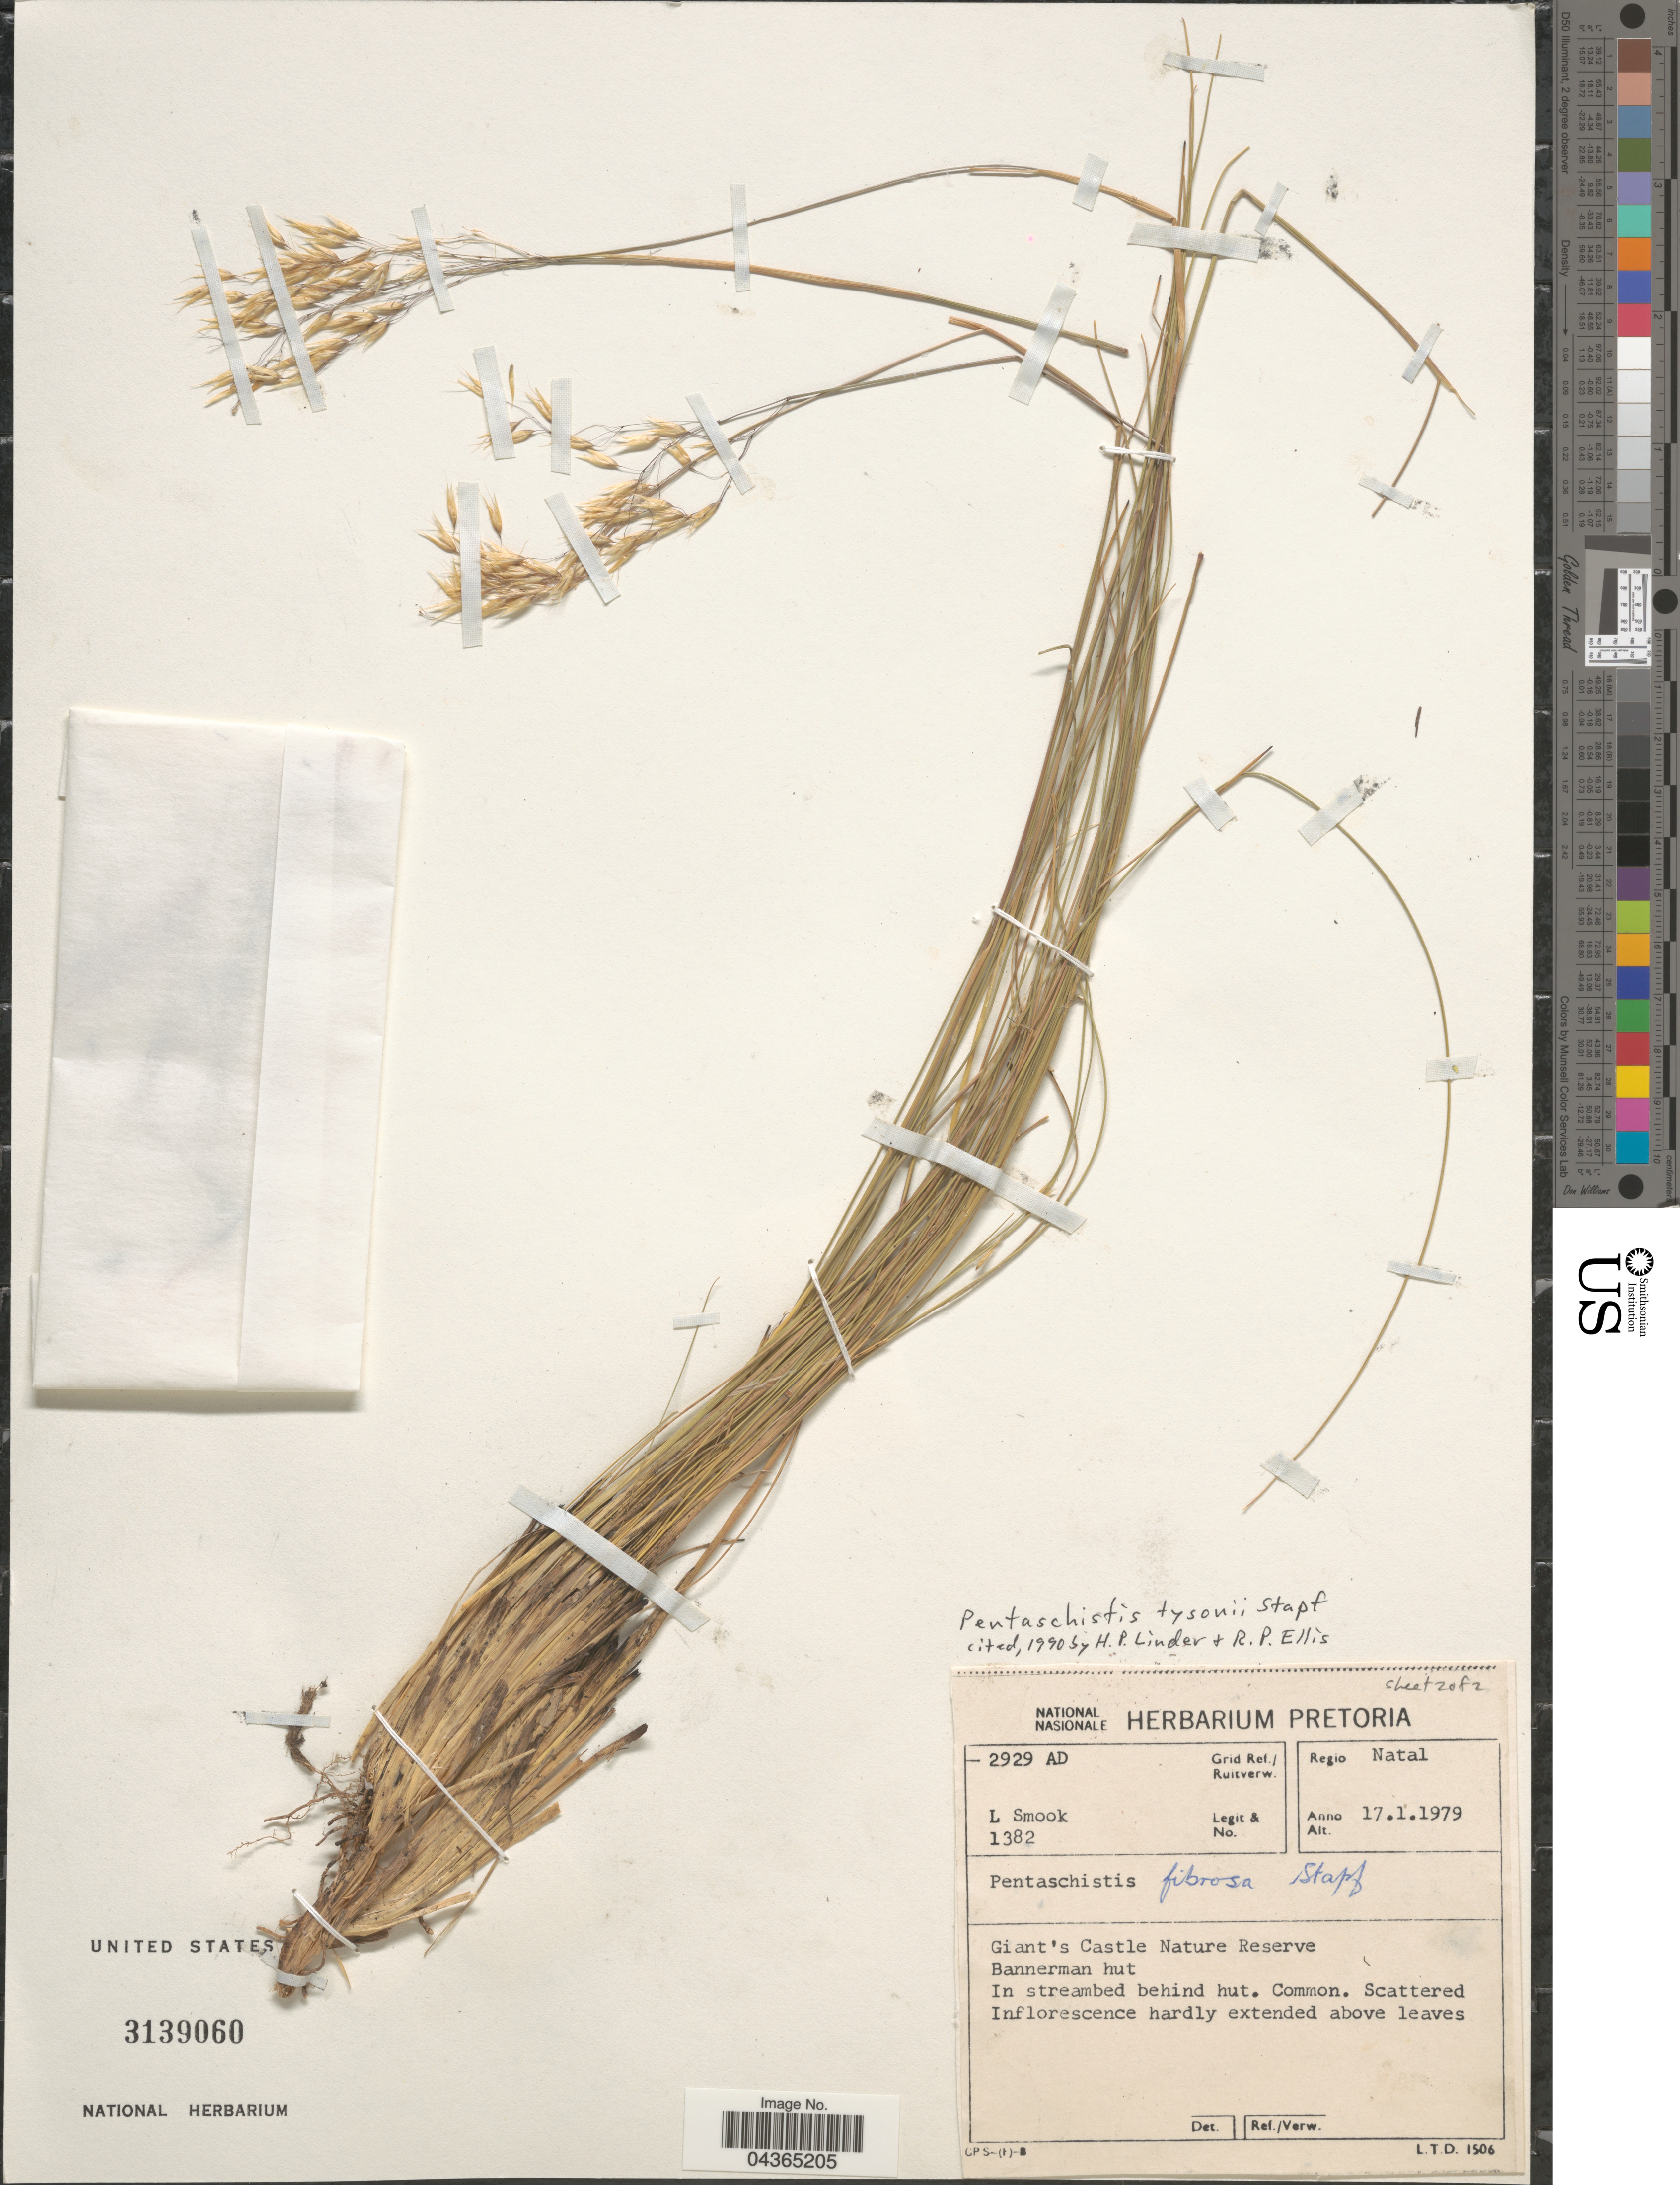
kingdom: Plantae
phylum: Tracheophyta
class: Liliopsida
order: Poales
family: Poaceae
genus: Pentameris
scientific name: Pentameris tysonii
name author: (Stapf) Galley & H.P. Linder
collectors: L. Smook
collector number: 1382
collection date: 1979-01-17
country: South Africa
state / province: KwaZulu-Natal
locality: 2929 AD Grid Ref./ Ruitverw. Regio Natal. Giant's Castle Nature Reserve. Bannermanhut.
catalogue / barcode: US 3139060